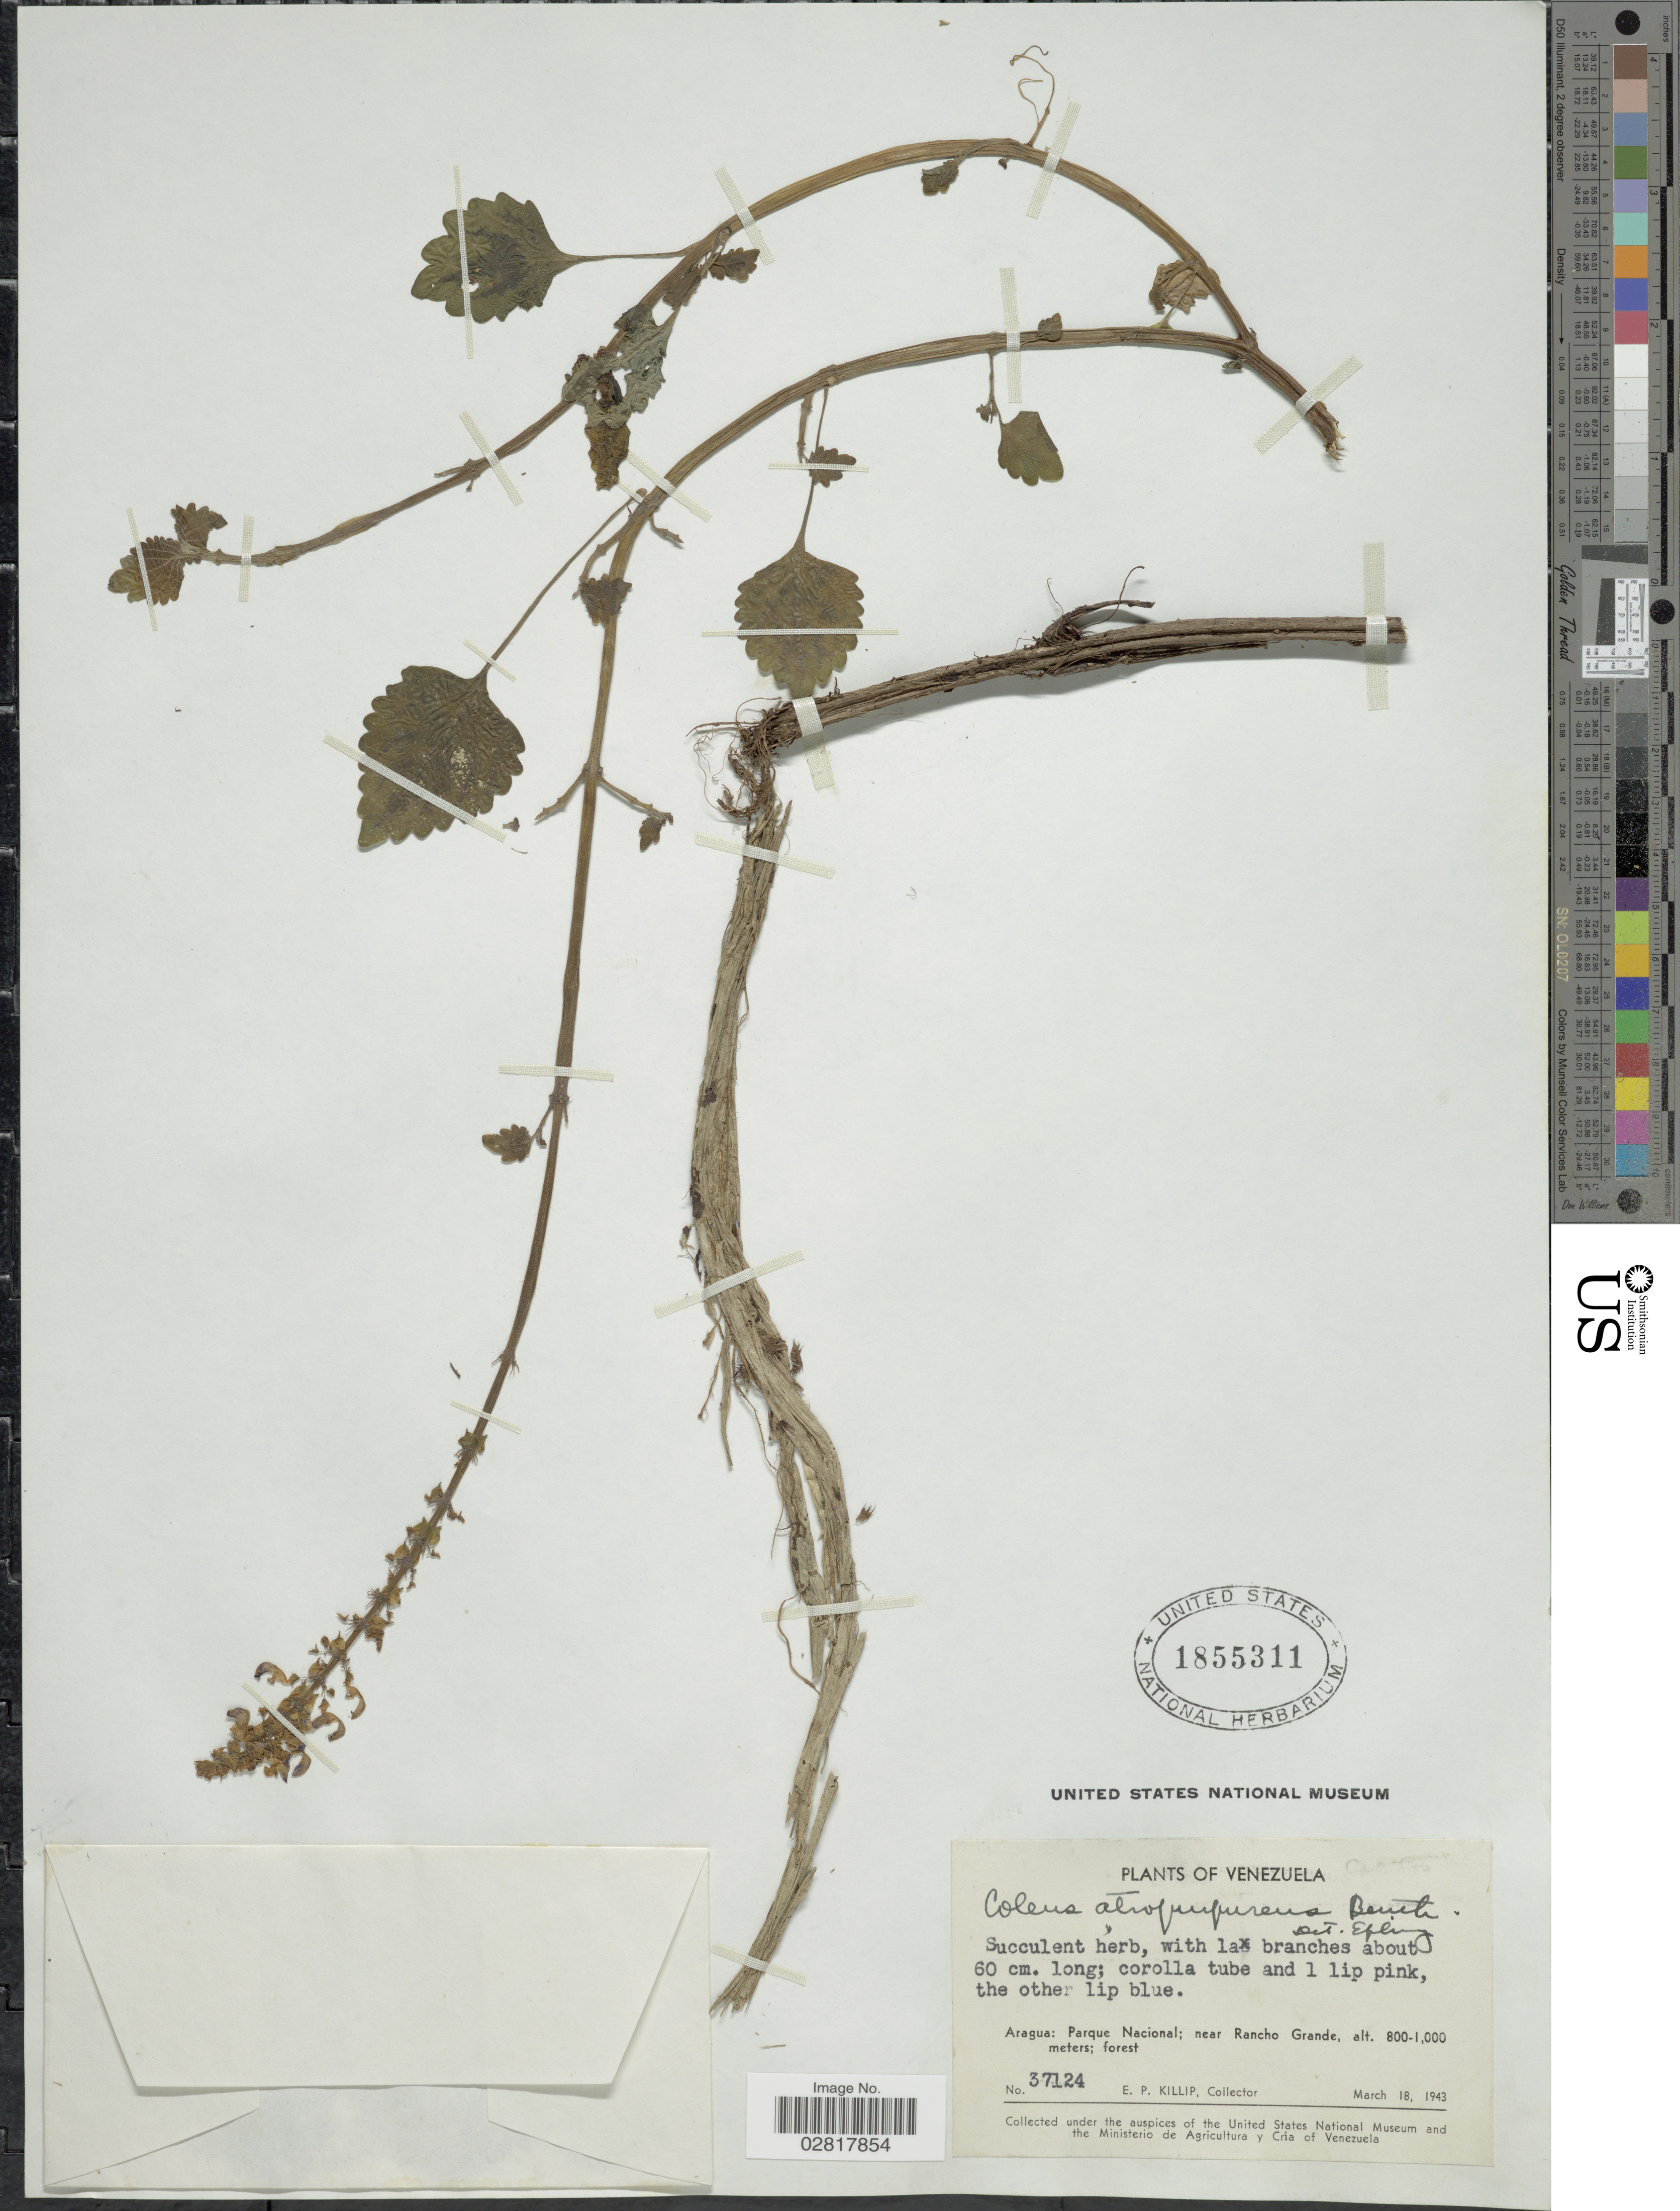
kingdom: Plantae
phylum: Tracheophyta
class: Magnoliopsida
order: Lamiales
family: Lamiaceae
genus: Plectranthus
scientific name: Plectranthus scutellarioides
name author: (L.) R. Br.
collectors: E. P. Killip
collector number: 37124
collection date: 1943-03-18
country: Venezuela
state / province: Aragua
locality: Parque Nacional; near Rancho Grande.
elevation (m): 800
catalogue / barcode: US 1855311